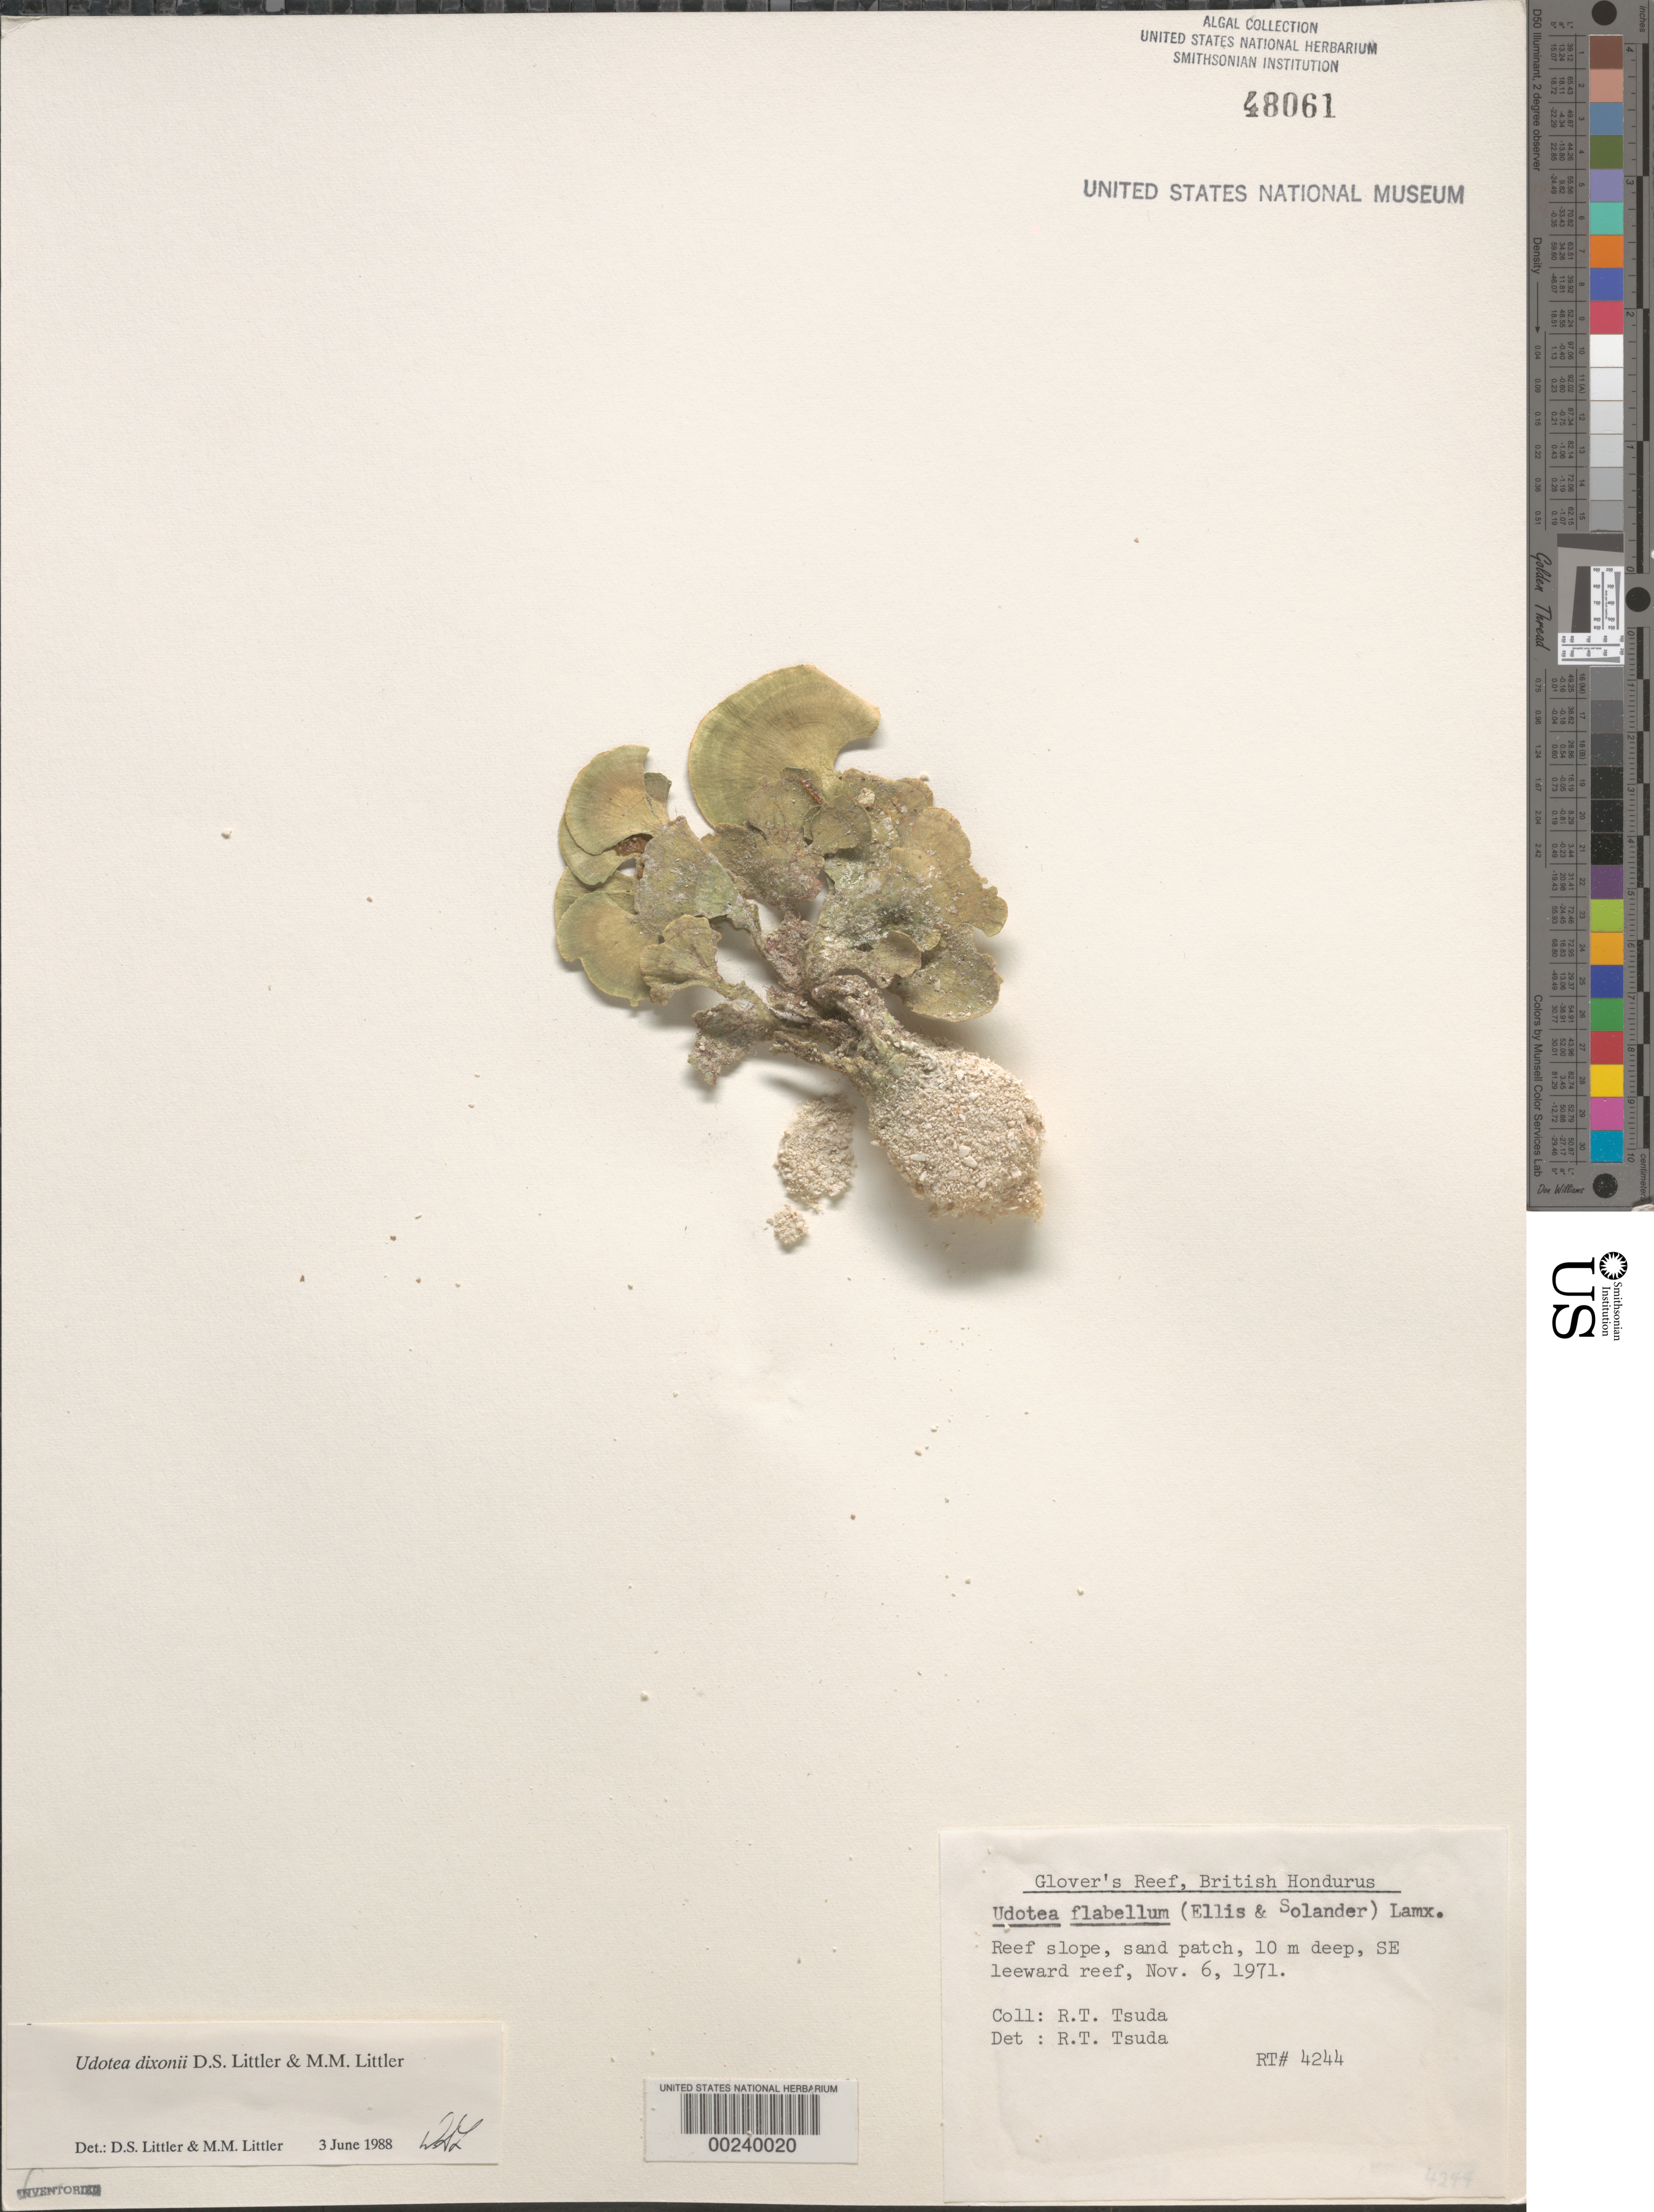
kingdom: Plantae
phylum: Chlorophyta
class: Ulvophyceae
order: Bryopsidales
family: Udoteaceae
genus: Udotea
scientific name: Udotea dixonii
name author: D.S. Littler & Littler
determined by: Littler, D. S.; Littler, M. M.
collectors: R. Tsuda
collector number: Rt 4244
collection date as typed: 06 Nov 1971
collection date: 1971-11-06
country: Belize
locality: Glover's Reef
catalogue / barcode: US 48061